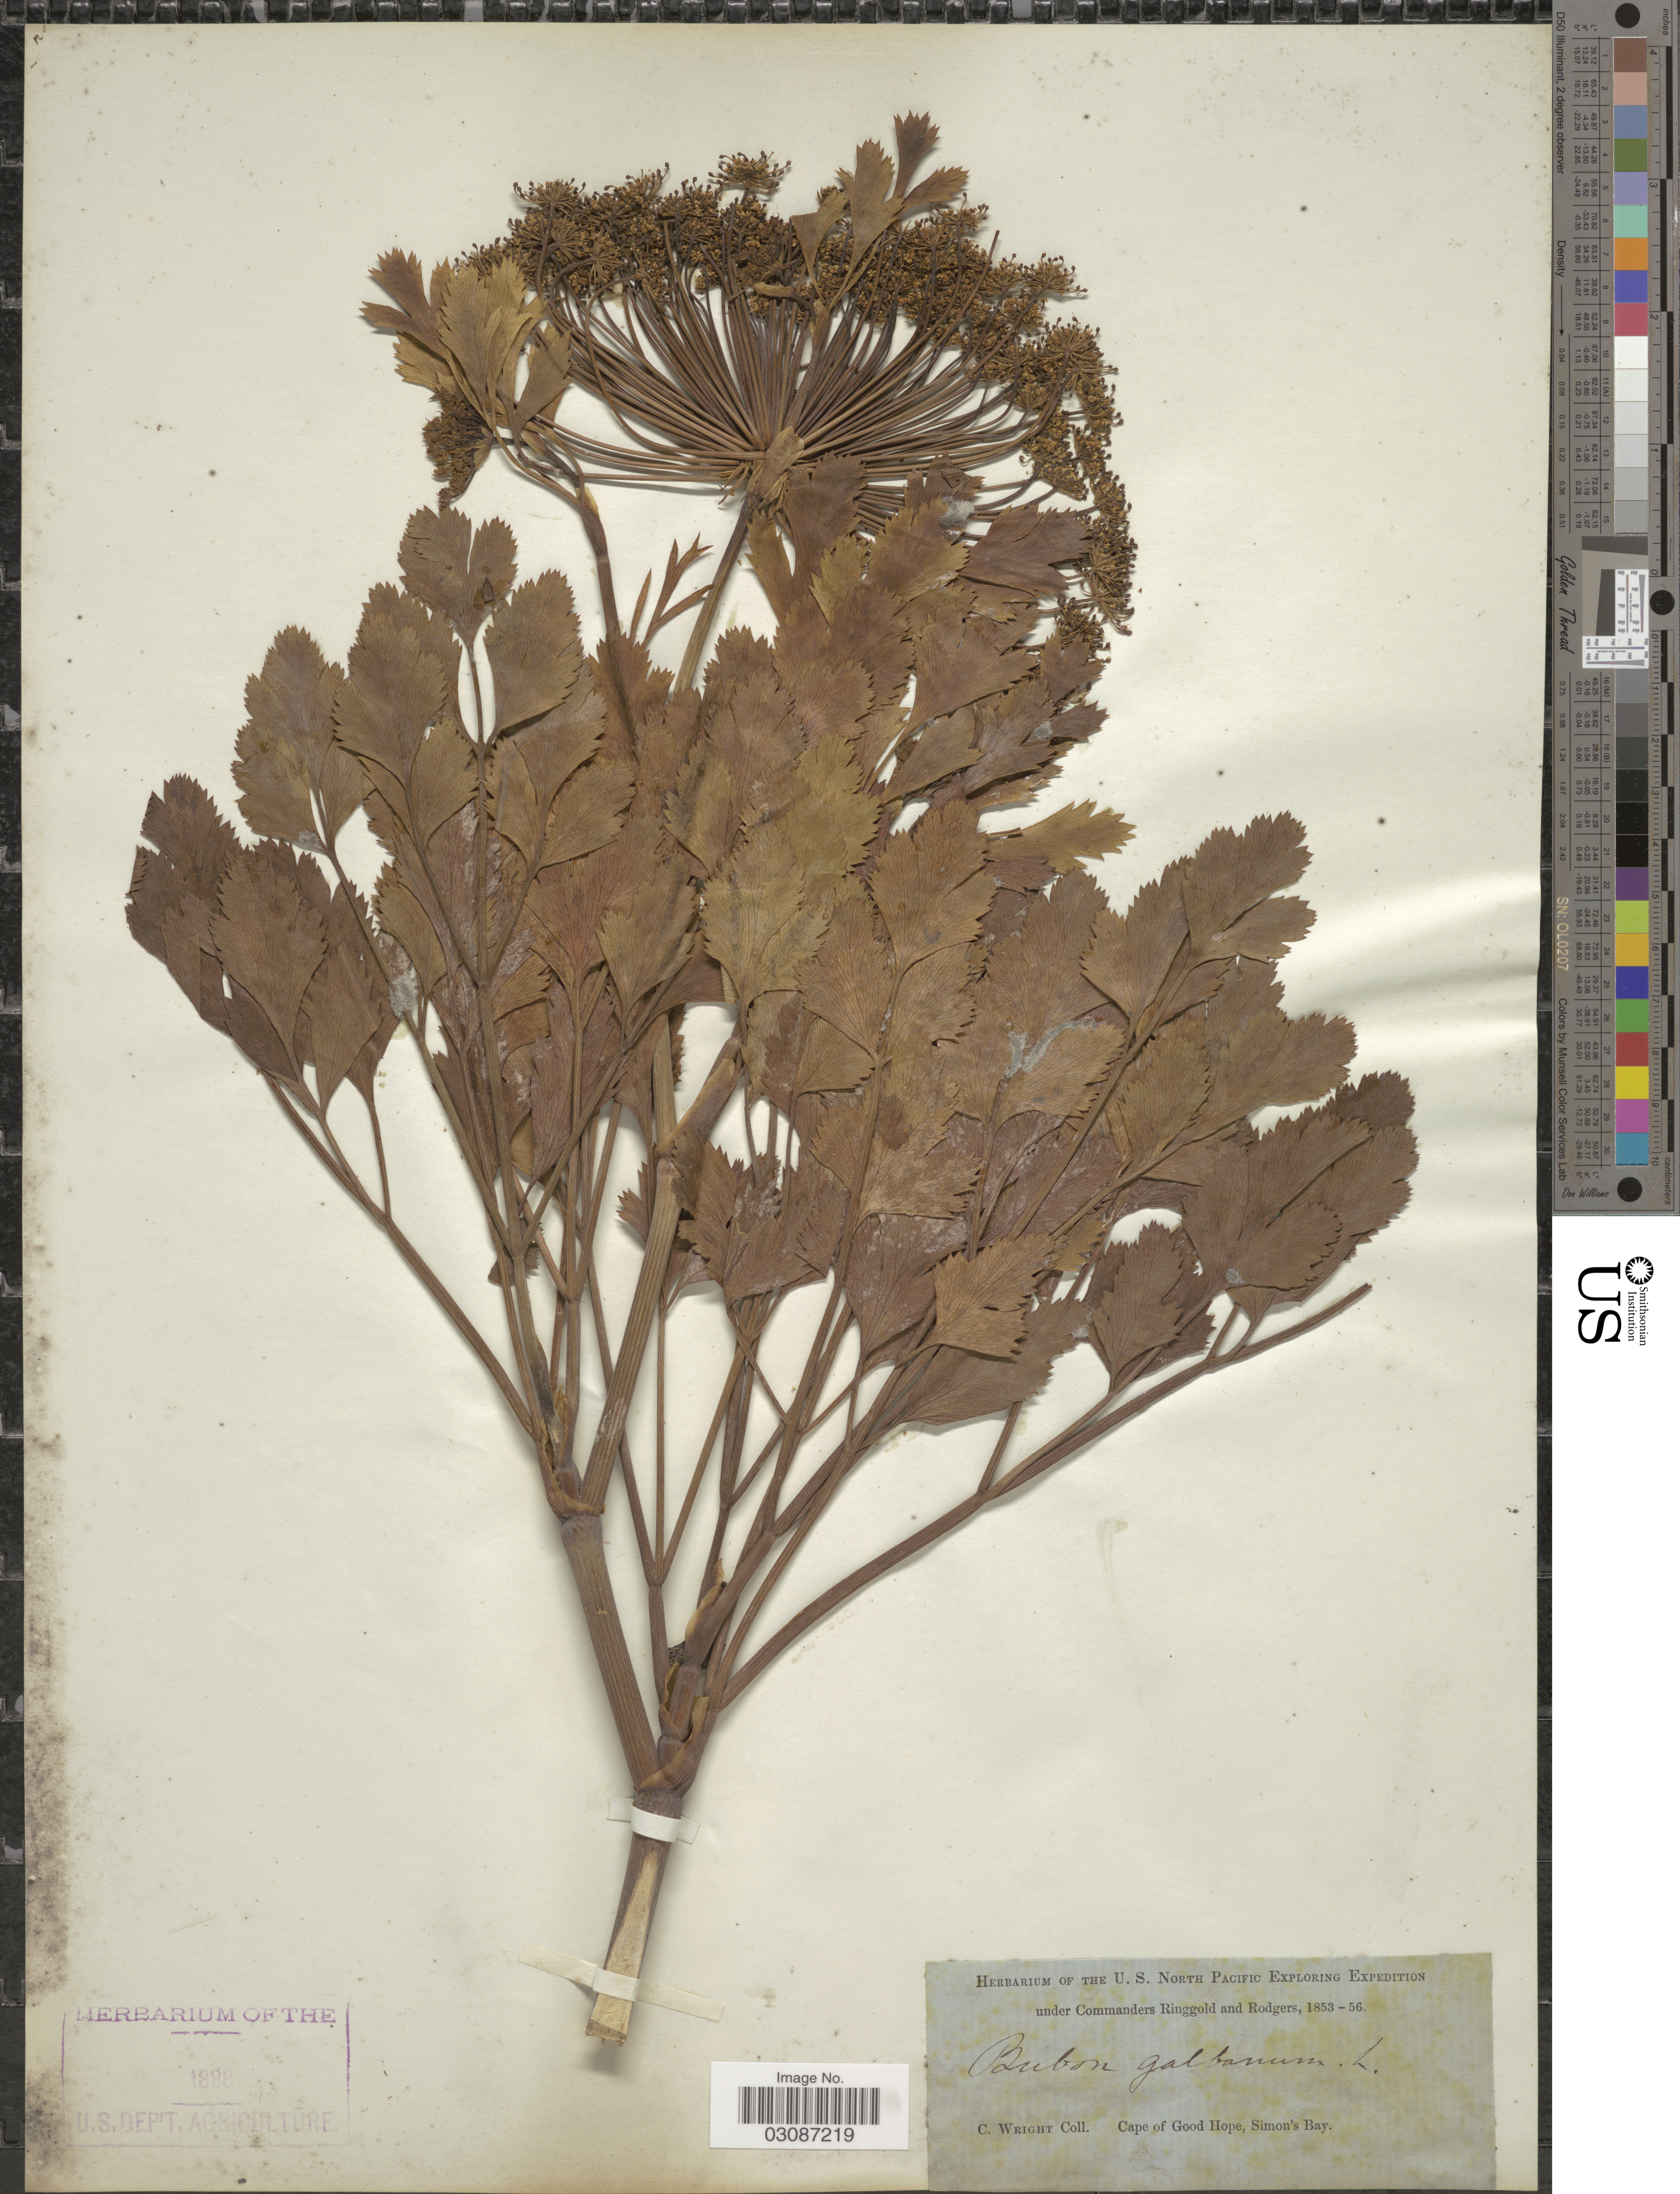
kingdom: Plantae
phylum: Tracheophyta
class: Magnoliopsida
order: Apiales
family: Apiaceae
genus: Seseli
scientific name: Seseli sp.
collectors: C. Wright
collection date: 1853/1856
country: South Africa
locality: Cape of Good Hope, Simon's Bay.